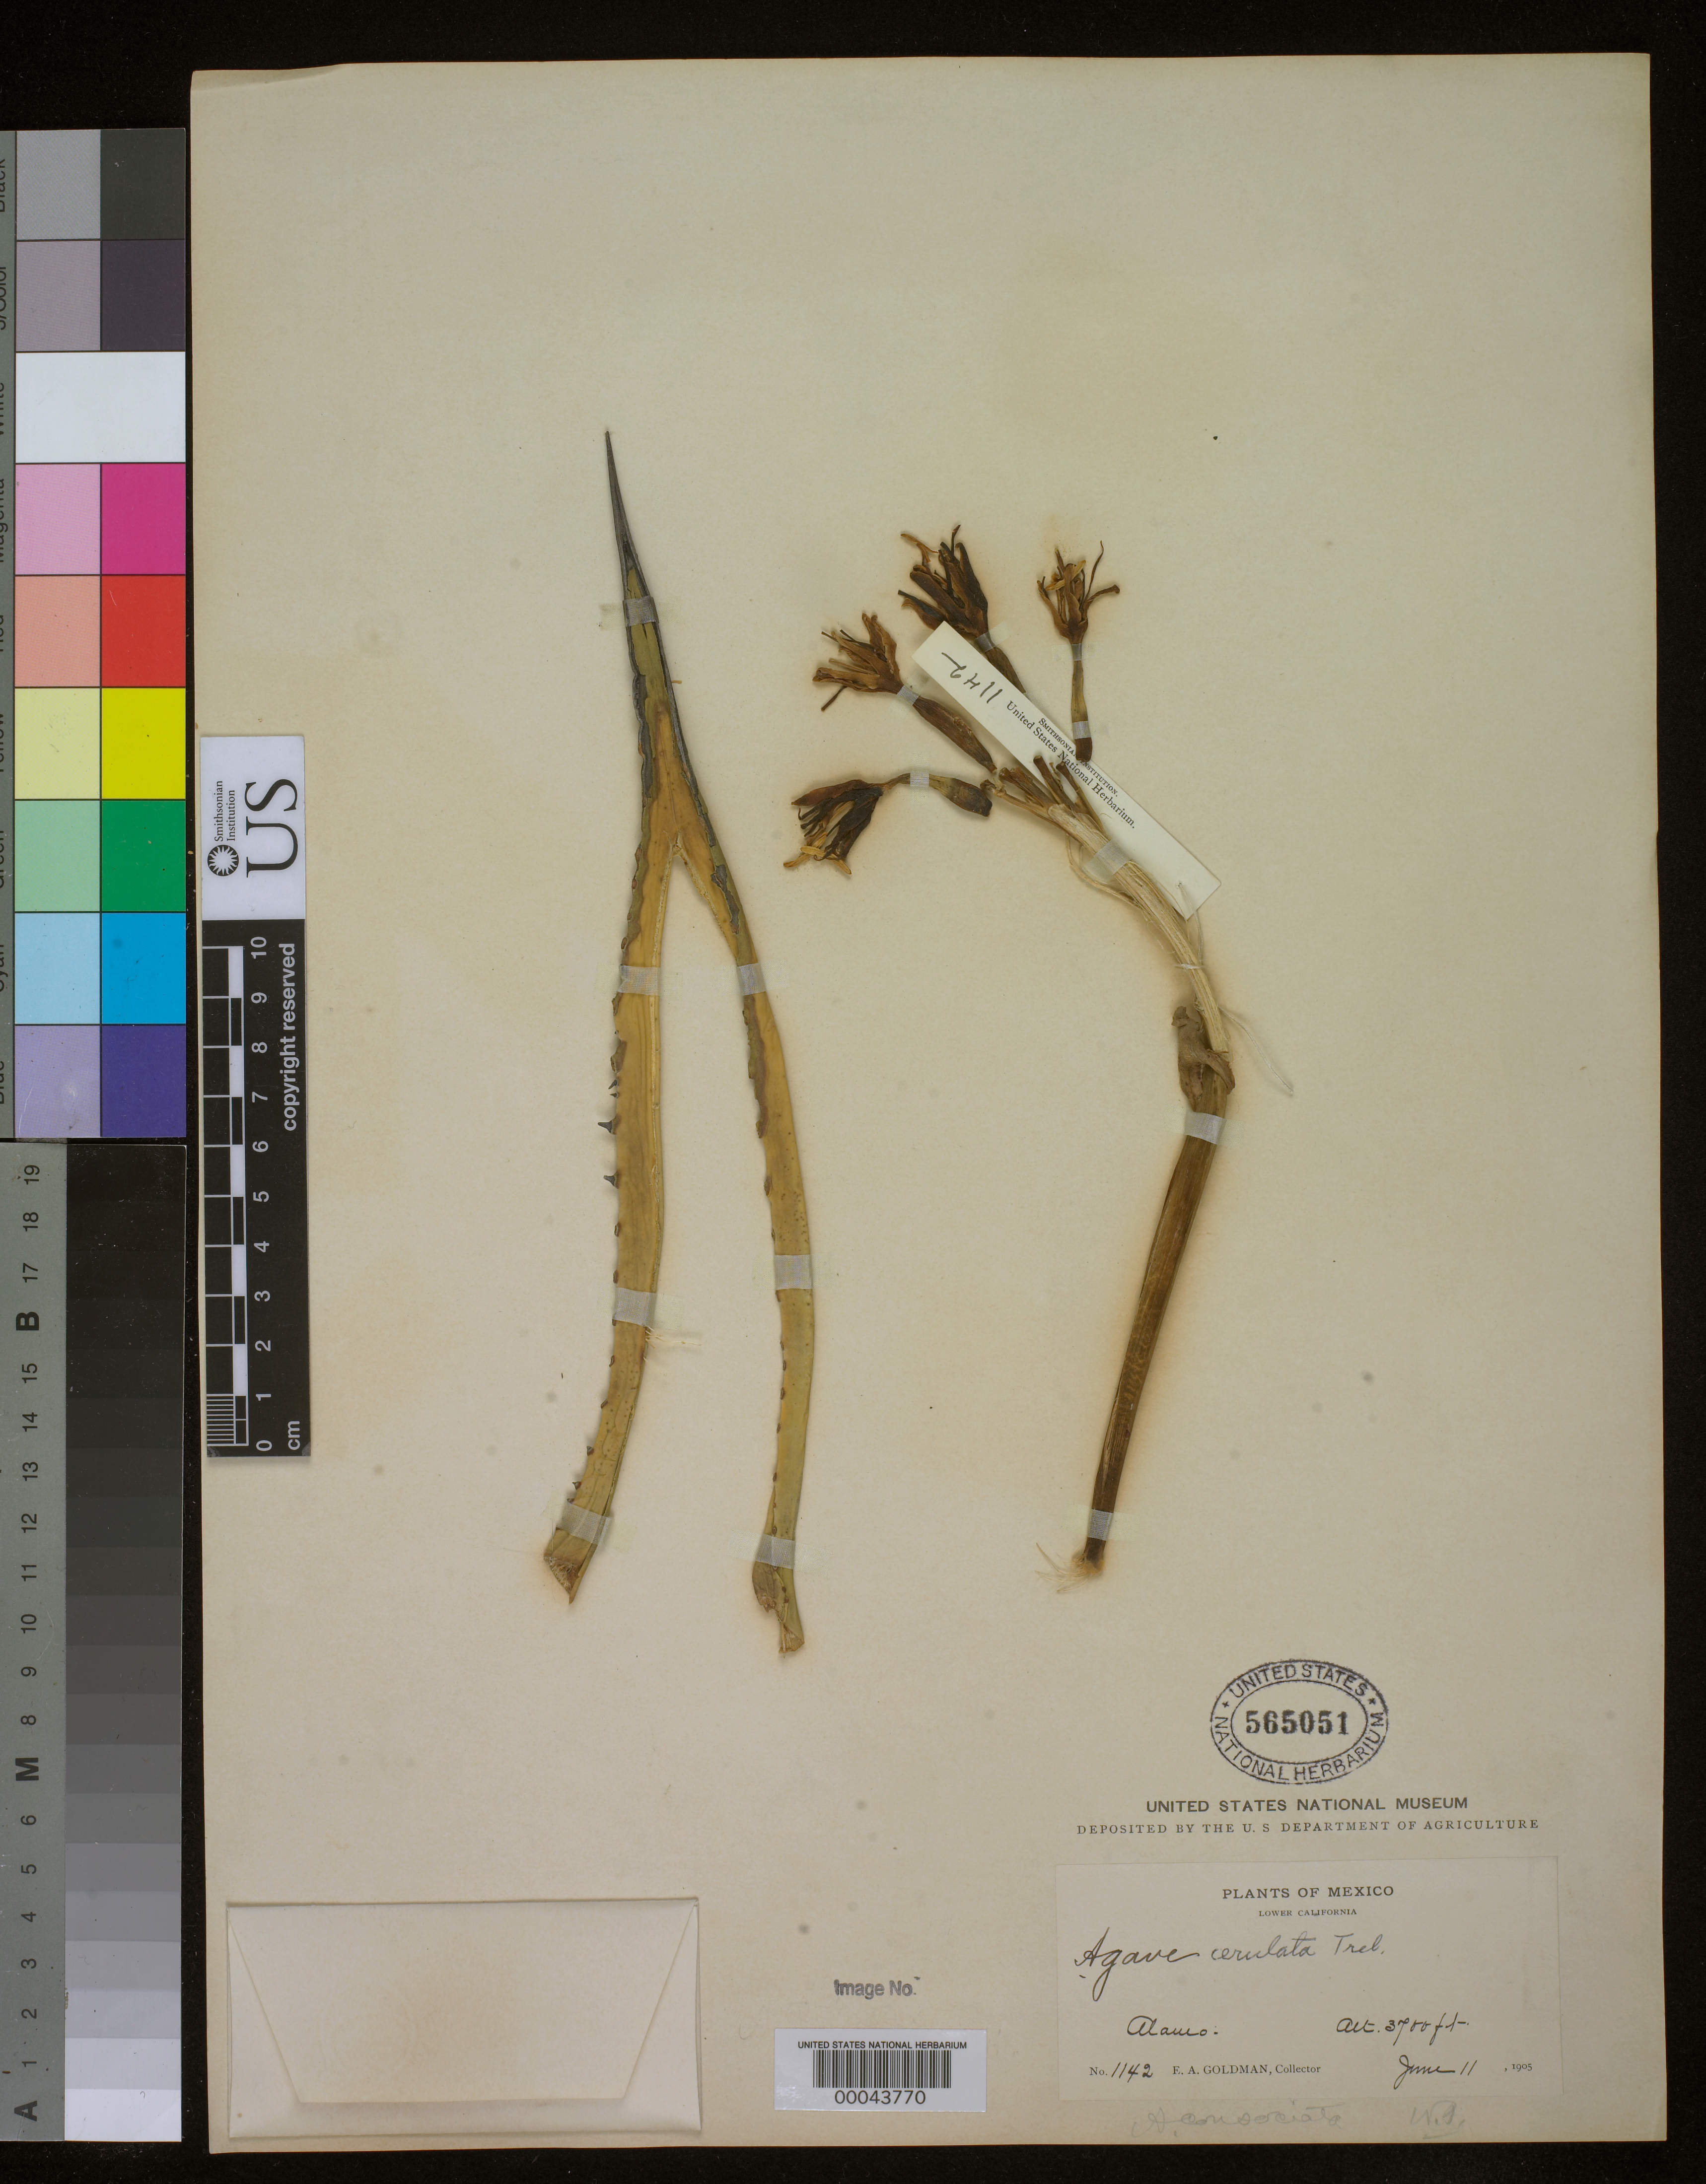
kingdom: Plantae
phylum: Tracheophyta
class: Liliopsida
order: Asparagales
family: Asparagaceae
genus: Agave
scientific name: Agave cerulata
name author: Trel.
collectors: E. A. Goldman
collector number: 1142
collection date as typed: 11 Jun 1905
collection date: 1905-06-11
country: Mexico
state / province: Baja California Norte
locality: Alamo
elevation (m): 1128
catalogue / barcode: US 565051